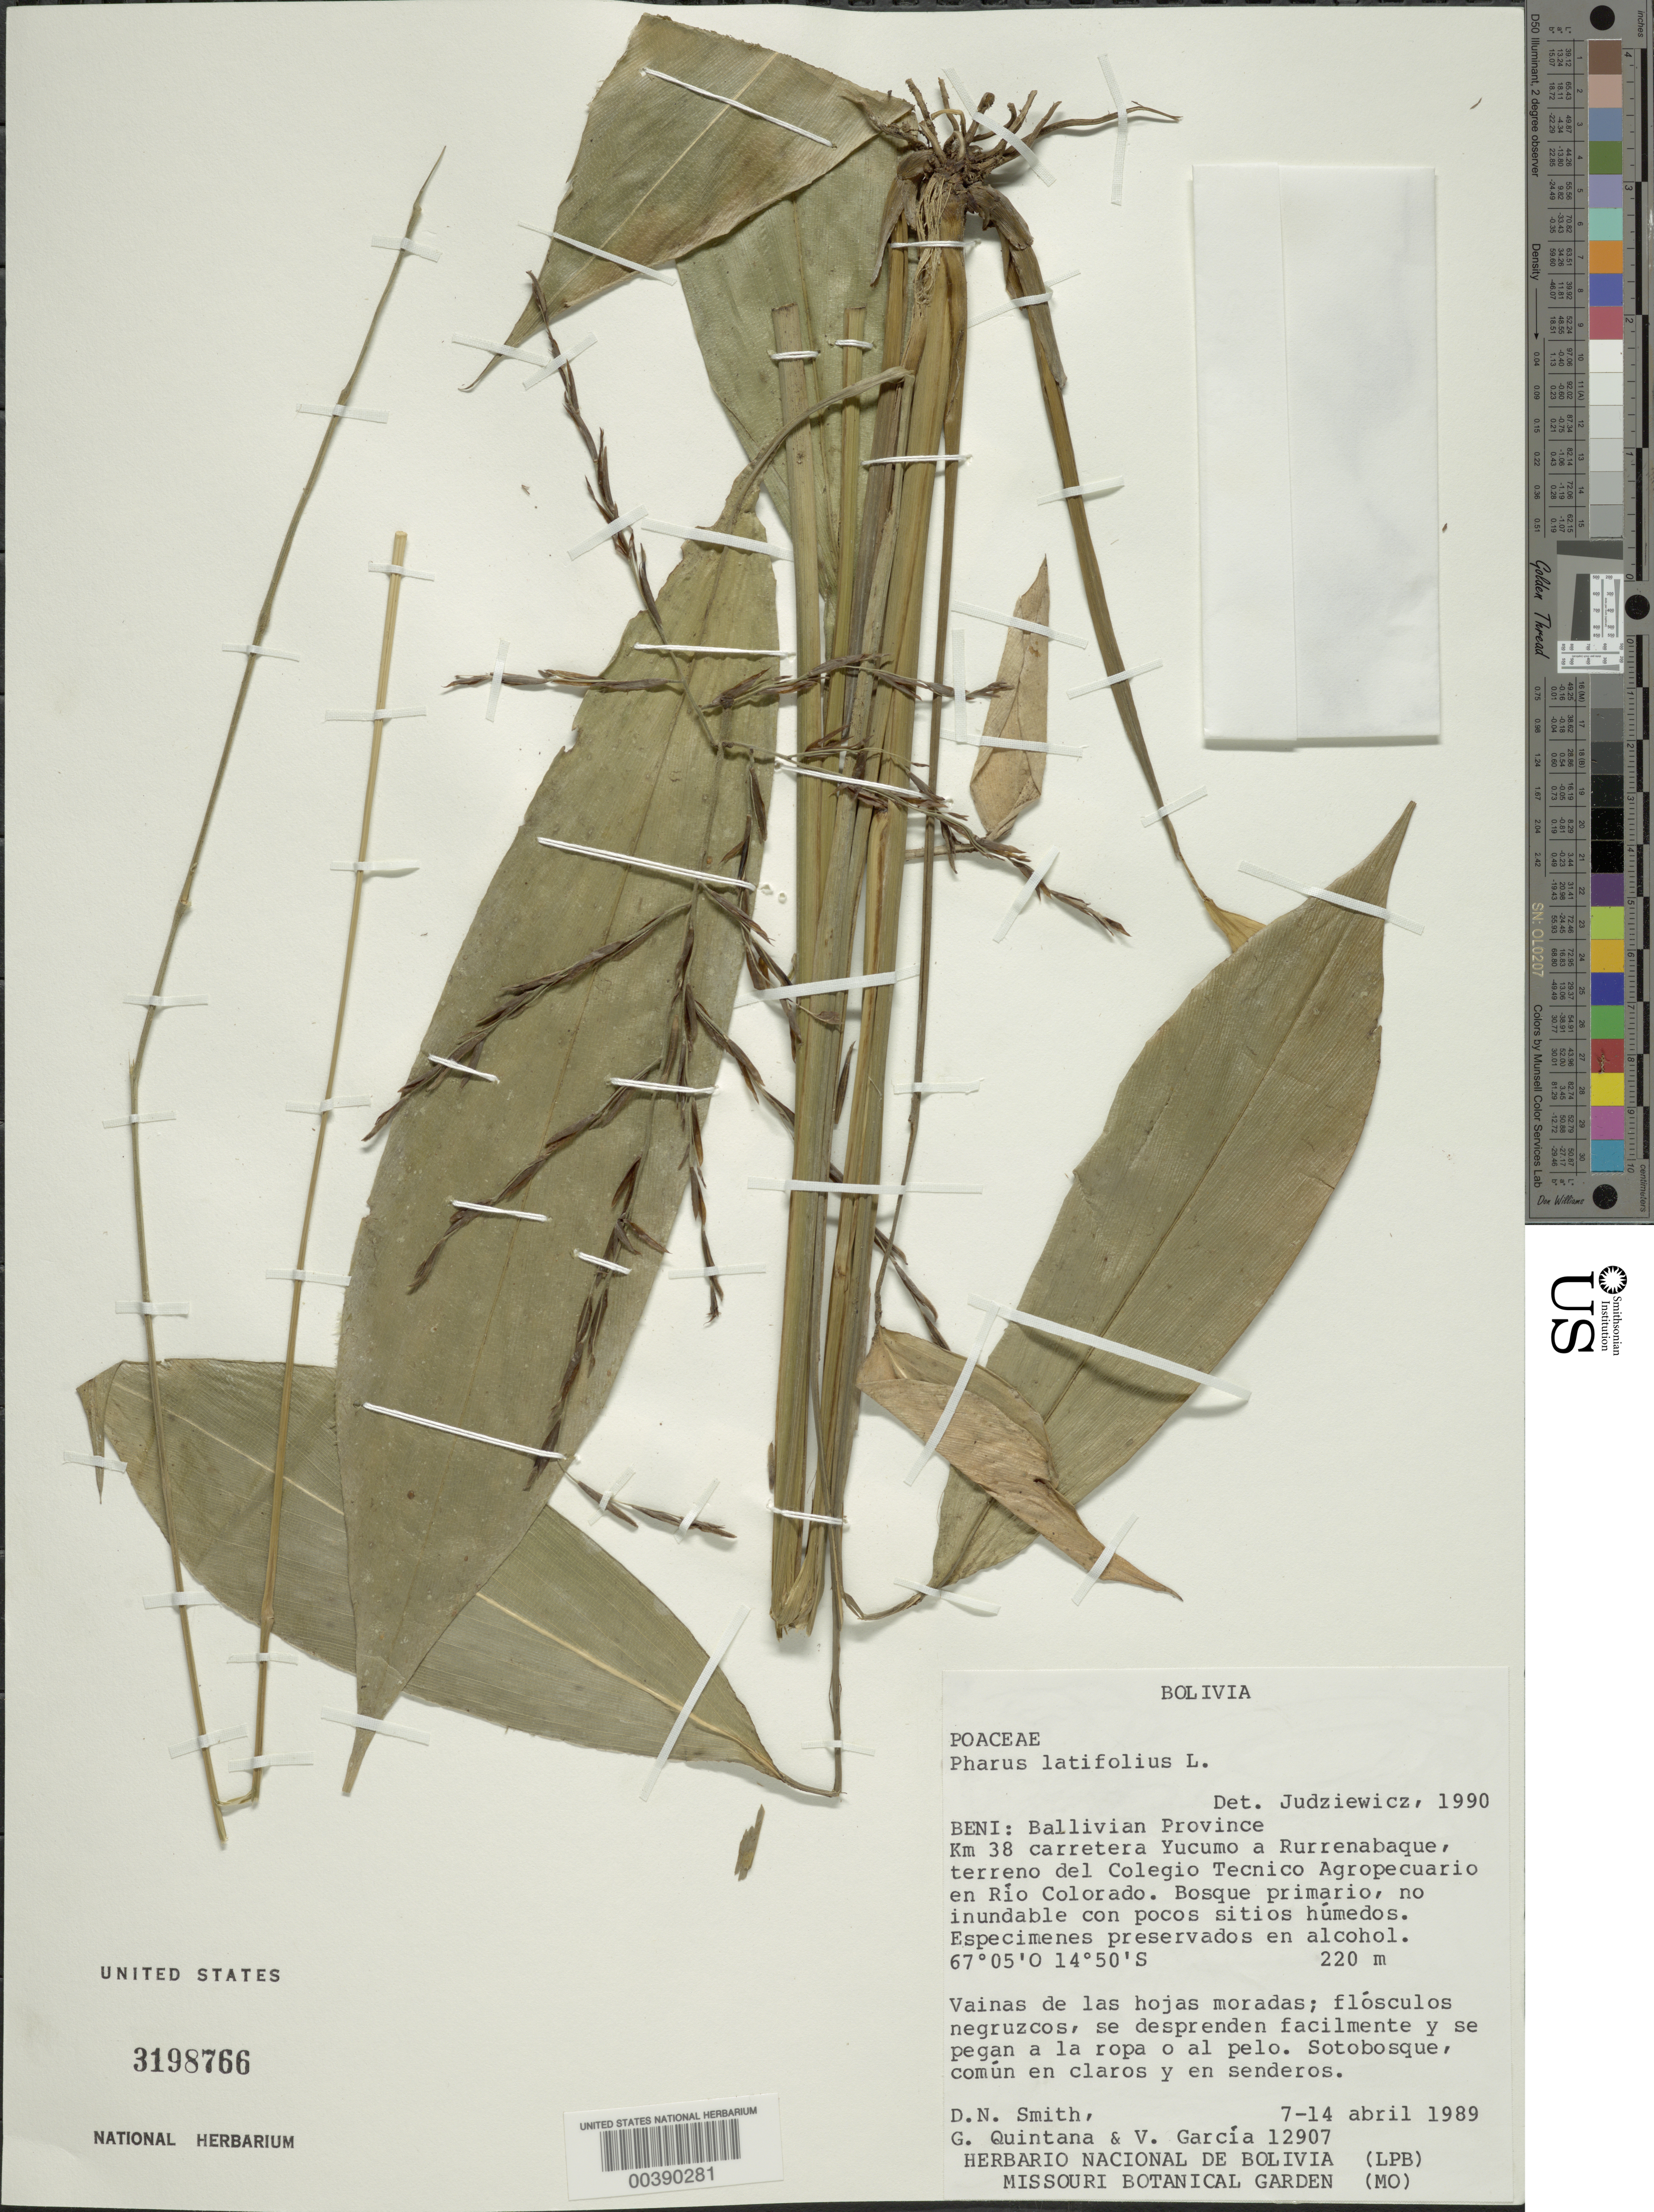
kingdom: Plantae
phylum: Tracheophyta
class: Liliopsida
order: Poales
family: Poaceae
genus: Pharus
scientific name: Pharus latifolius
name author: L.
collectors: D. Smith, G. Quintana & V. Garcia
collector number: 12907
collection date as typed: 07 Apr 1989 to 14 Apr 1989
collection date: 1989-04-07/1989-04-14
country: Bolivia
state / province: Beni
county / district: General José Ballivián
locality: Km 38 Carretera Yucumo a Rurrenabaque, Terreno del Colegio Tecnico Agropecuario en Rio Colorado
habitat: Bosque primario, no inundable con pocos sitios humedos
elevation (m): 220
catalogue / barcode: US 3198766